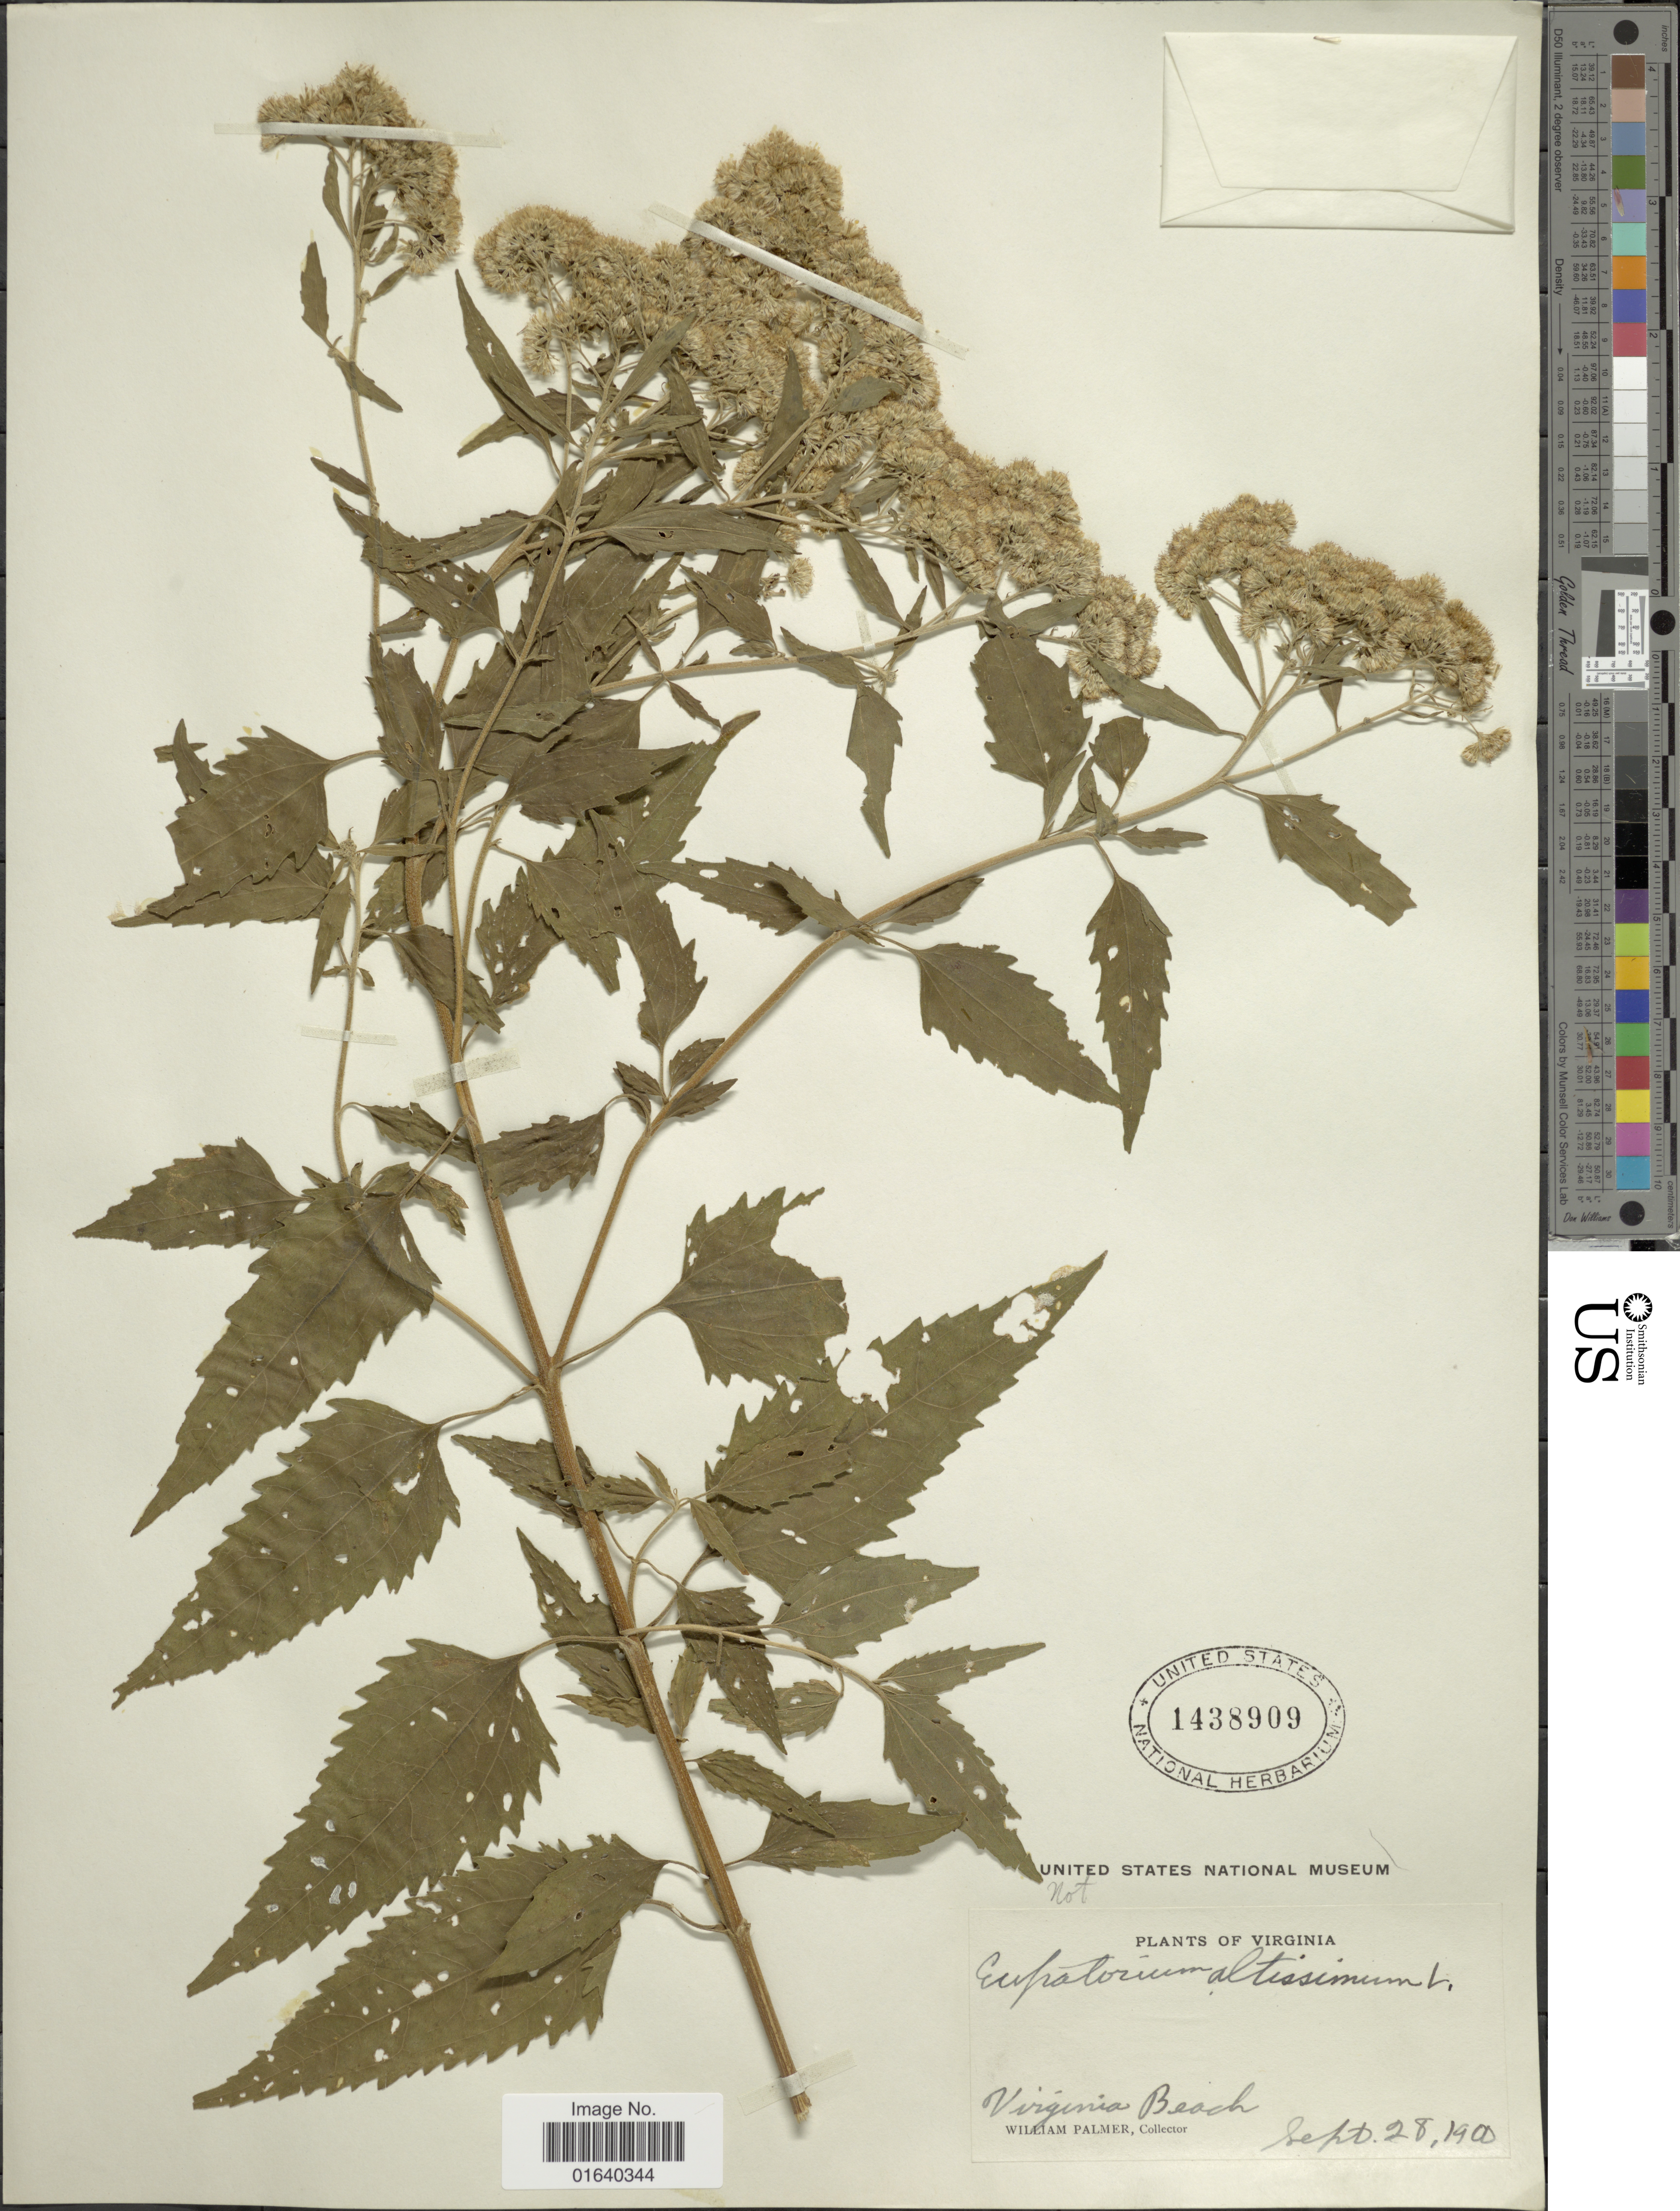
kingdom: Plantae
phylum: Tracheophyta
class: Magnoliopsida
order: Asterales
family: Asteraceae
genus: Eupatorium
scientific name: Eupatorium serotinum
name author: Michx.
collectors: W. Palmer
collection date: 1900-09-28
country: United States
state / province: Virginia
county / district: City of Virginia Beach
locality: Virginia Beach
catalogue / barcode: US 1438909